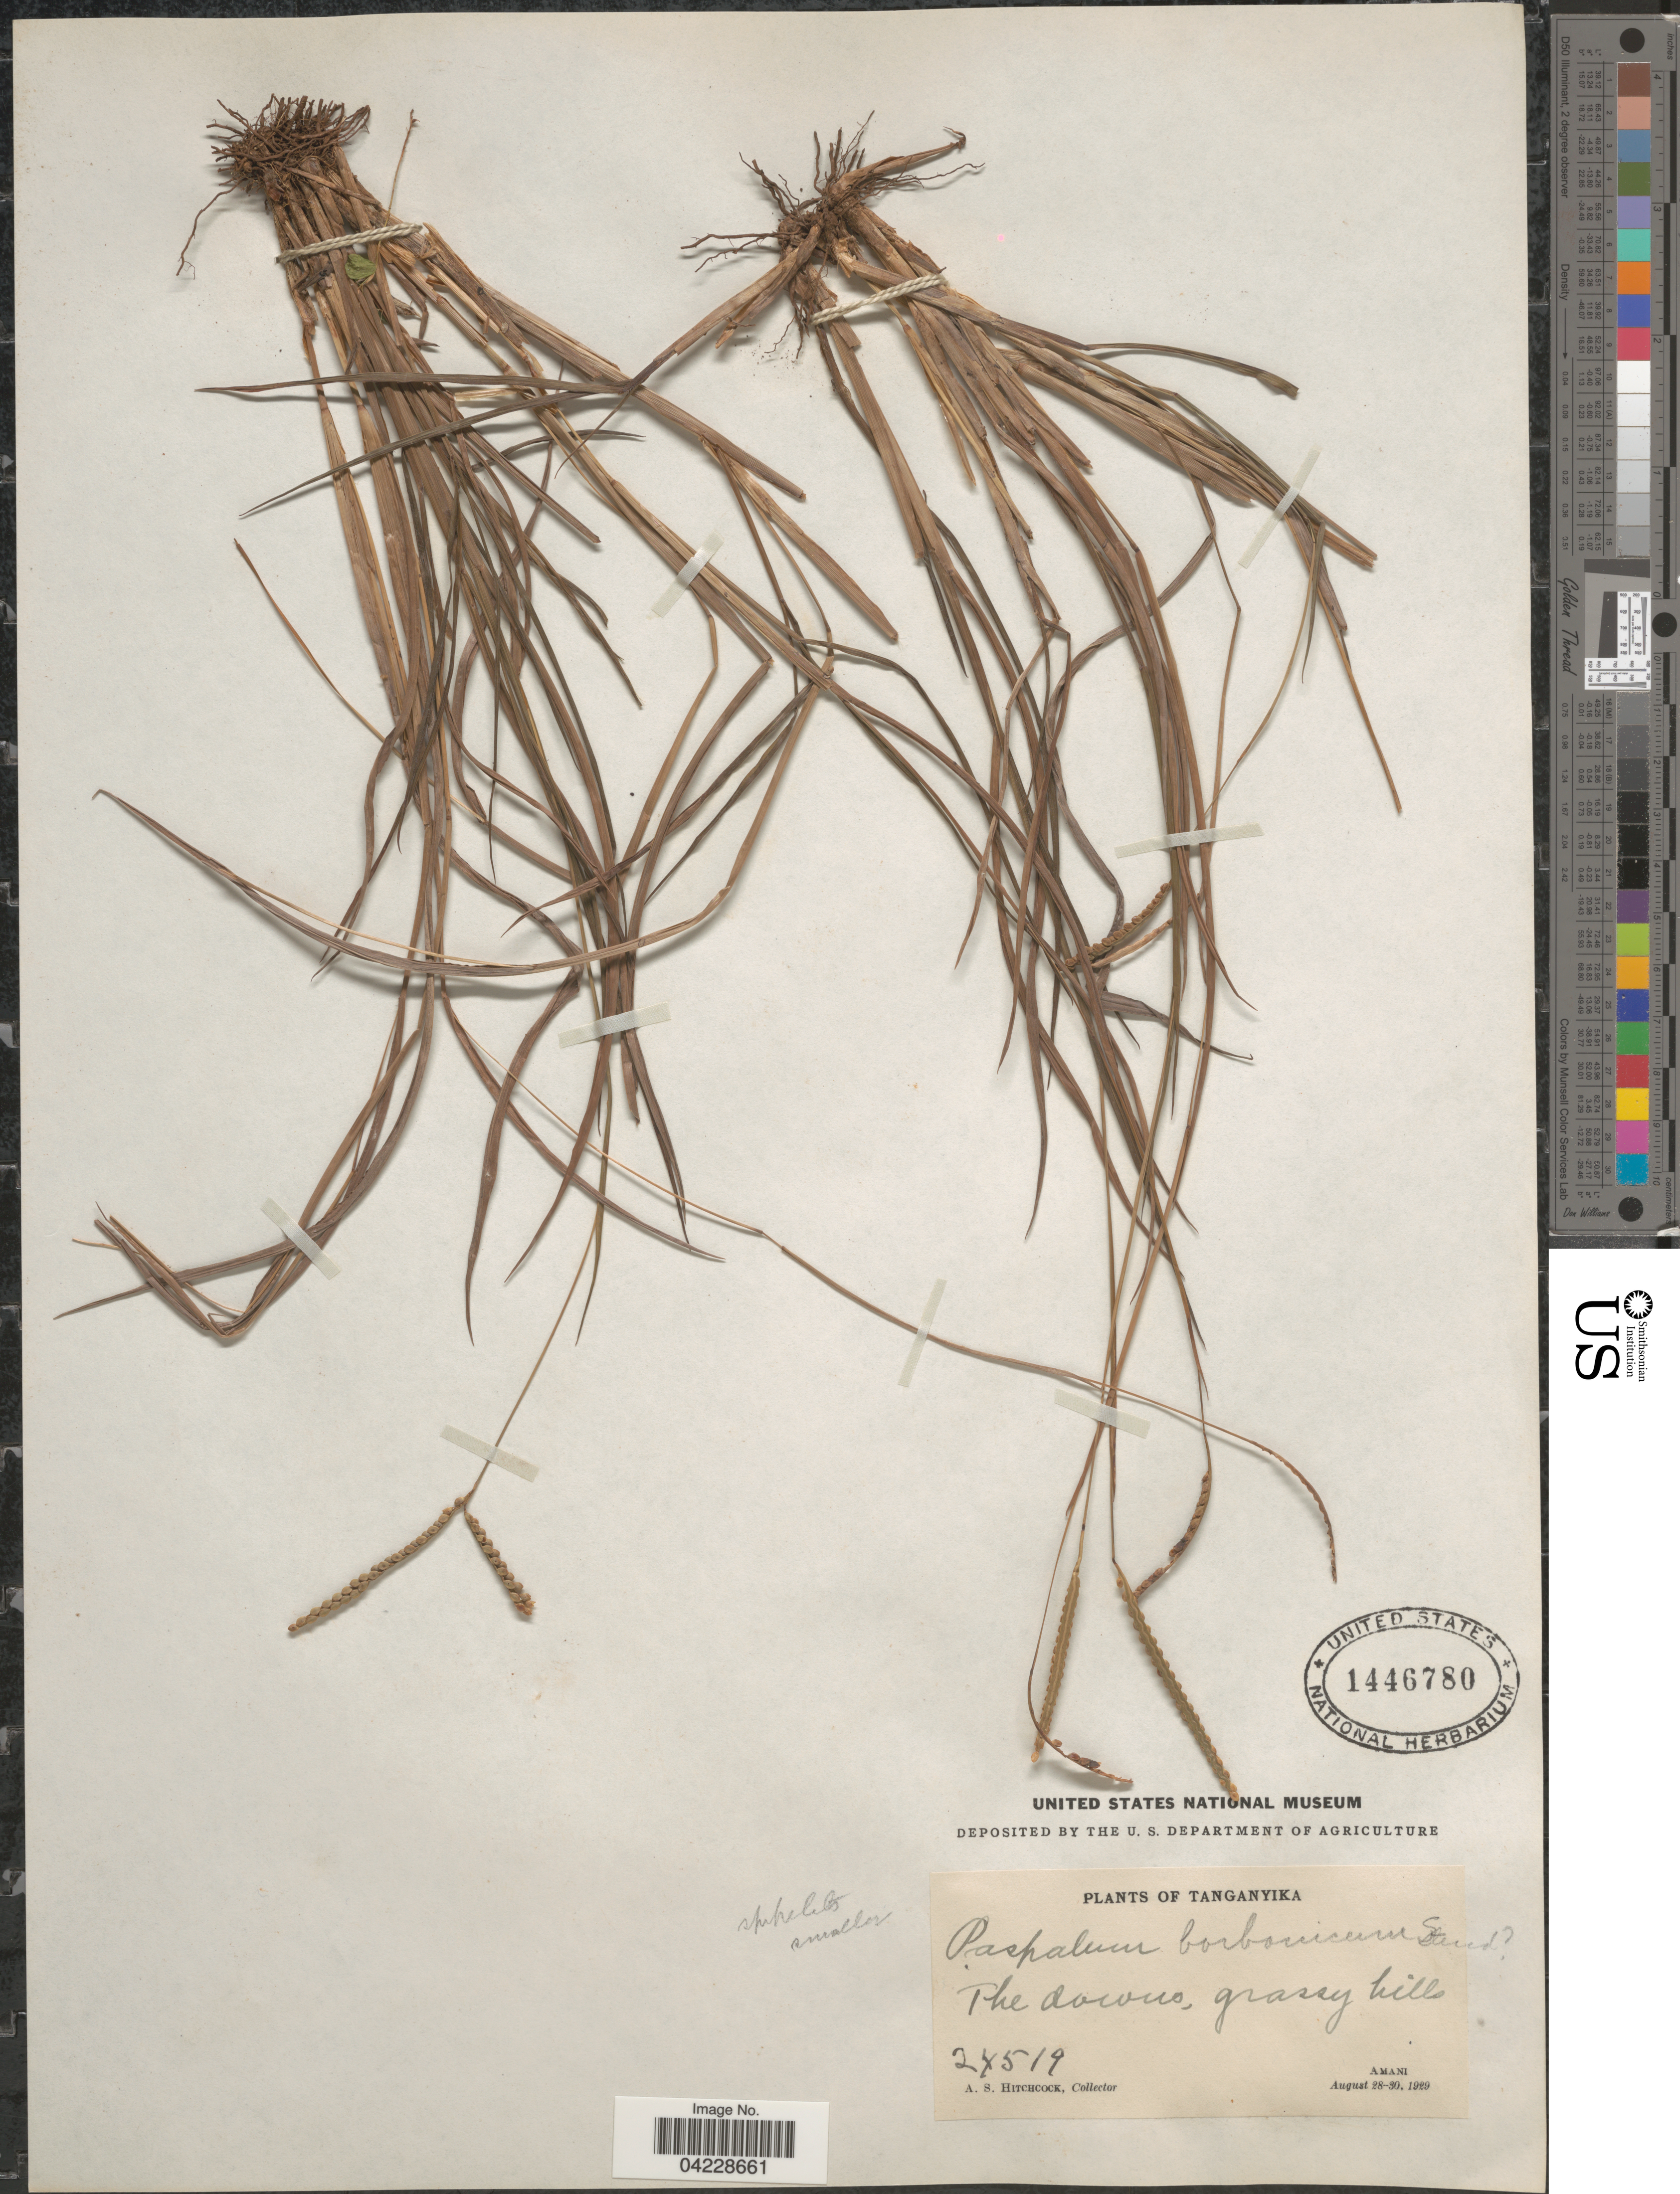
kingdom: Plantae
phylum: Tracheophyta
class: Liliopsida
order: Poales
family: Poaceae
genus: Paspalum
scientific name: Paspalum scrobiculatum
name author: L.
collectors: A. S. Hitchcock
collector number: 24519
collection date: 1929-08-28/1929-08-30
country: Tanzania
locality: Tanganyika. The downs, grassy hills. Amani.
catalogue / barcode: US 1446780